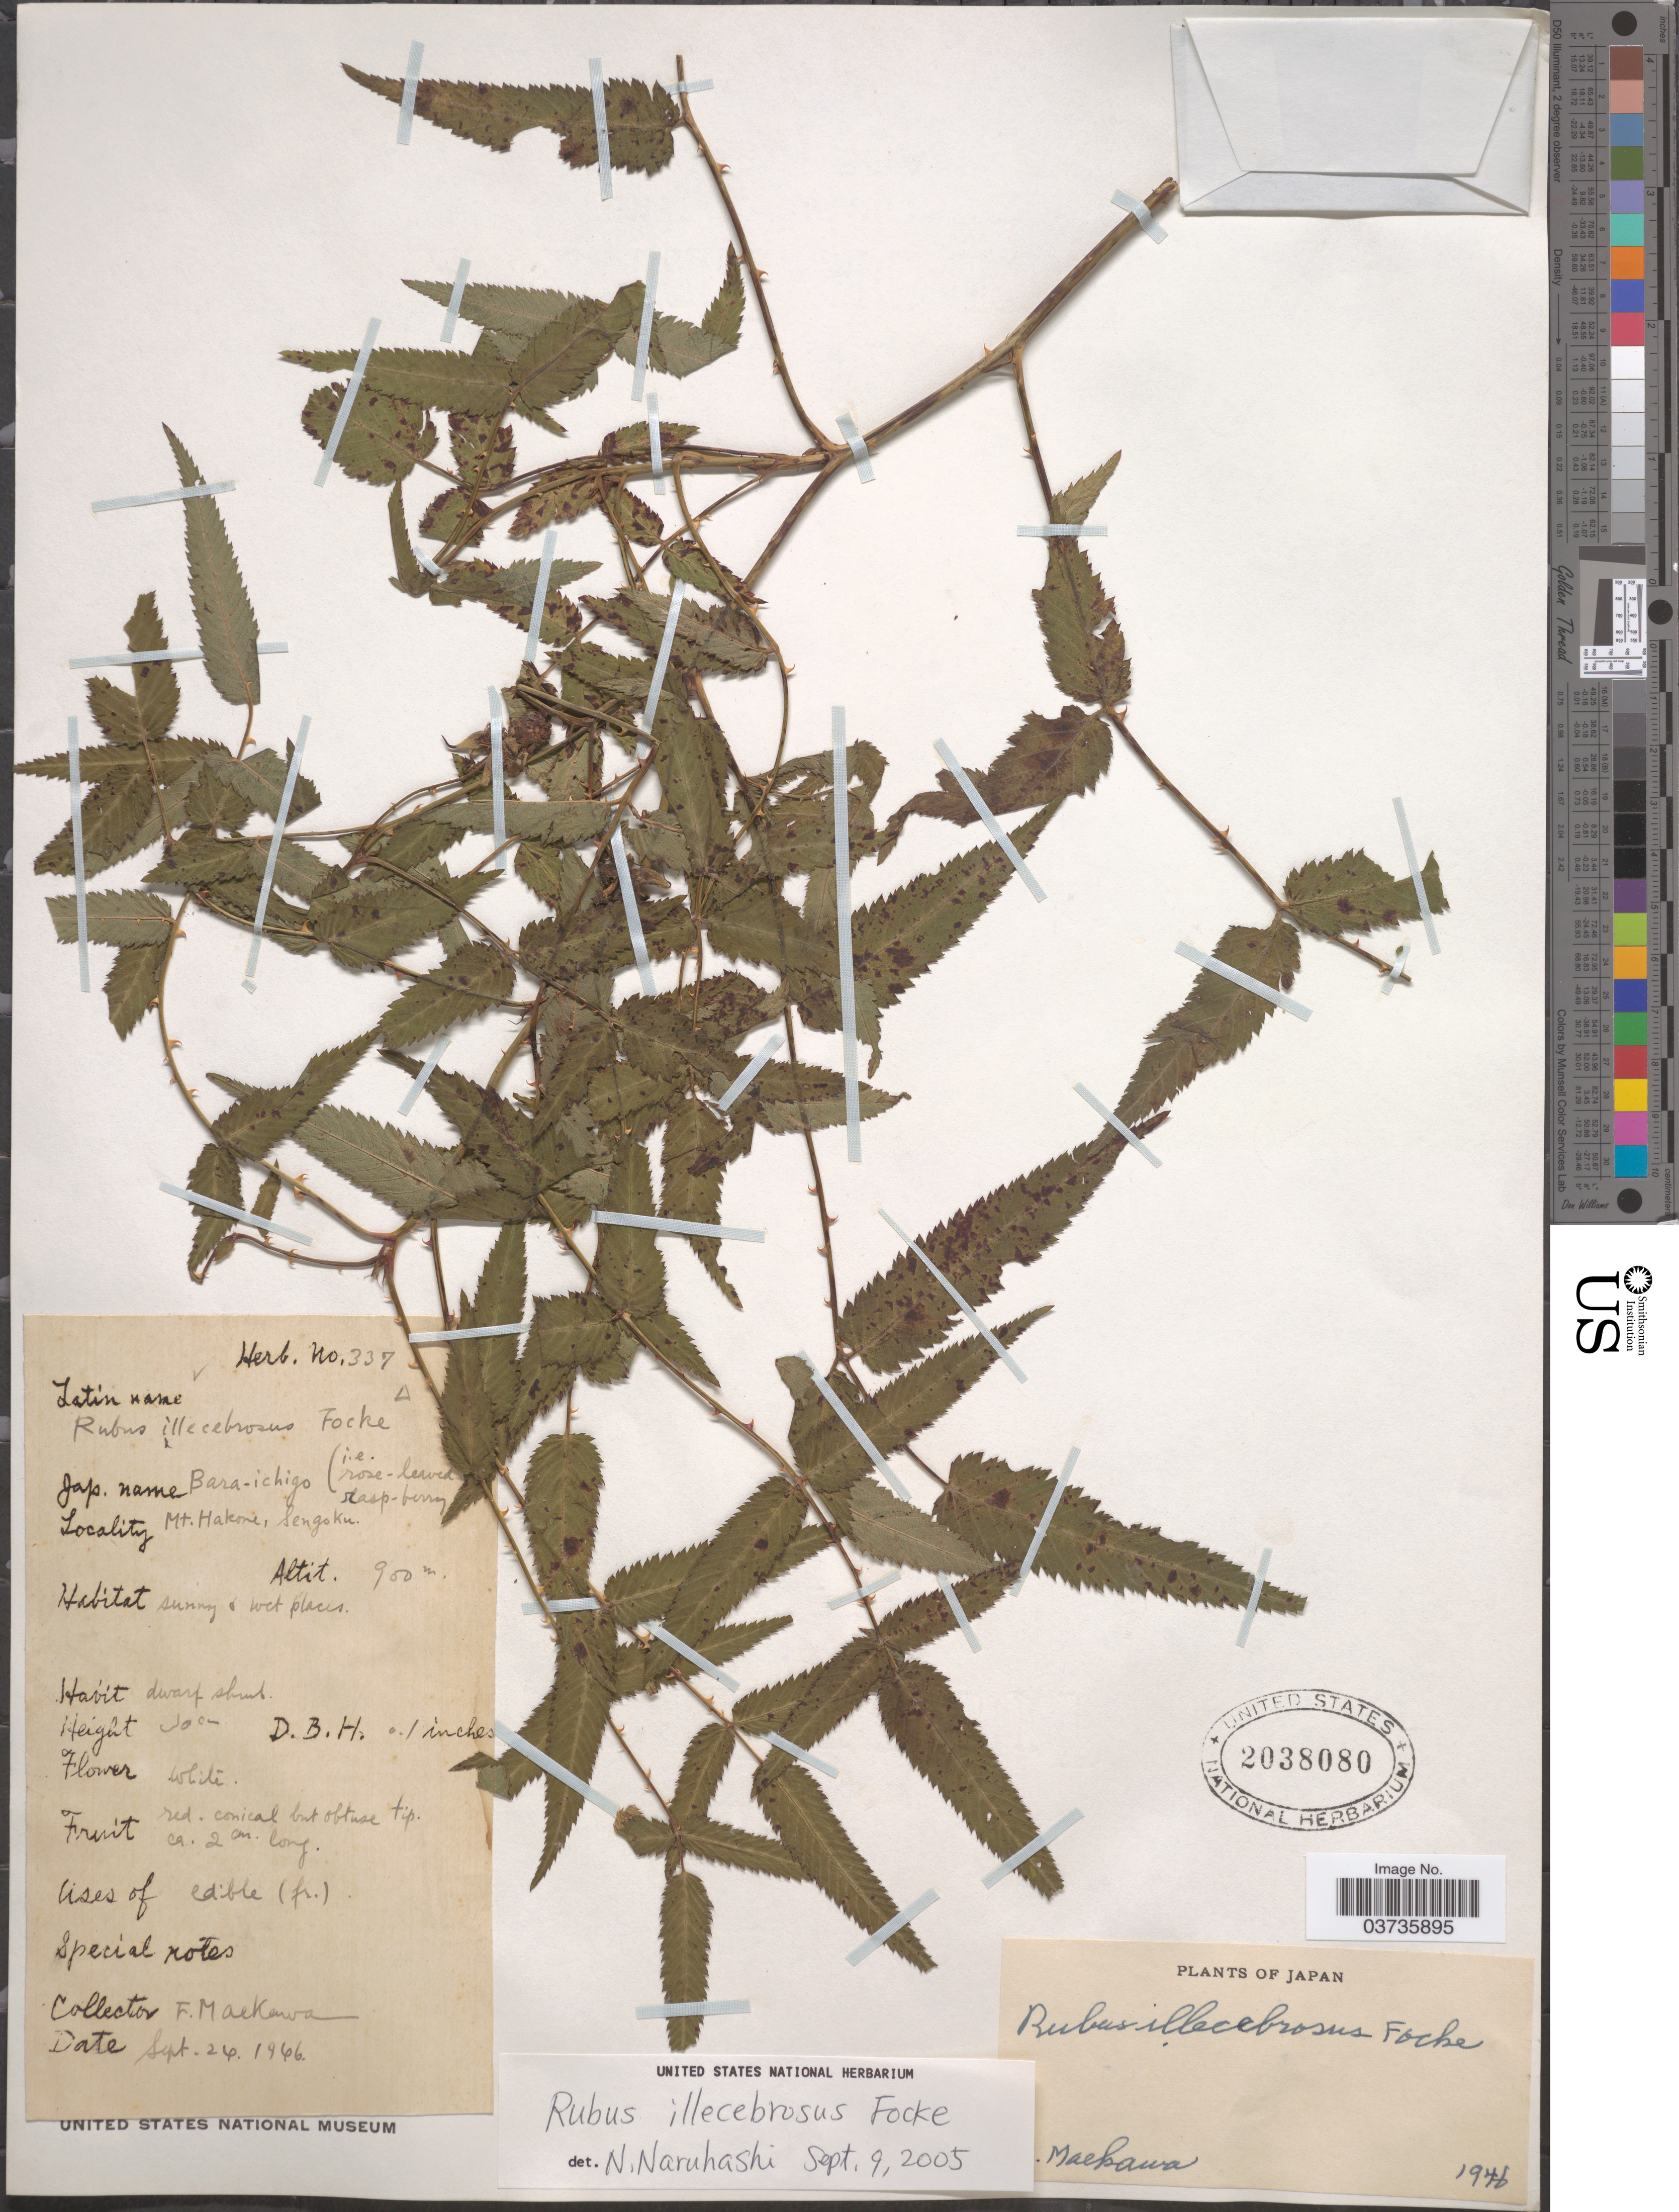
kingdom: Plantae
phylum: Tracheophyta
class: Magnoliopsida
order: Rosales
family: Rosaceae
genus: Rubus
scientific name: Rubus illecebrosus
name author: Focke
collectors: F. Maekawa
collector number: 337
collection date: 1946-09-24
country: Japan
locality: Mt. Hakone, Sengoku.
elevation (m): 900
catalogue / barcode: US 2038080